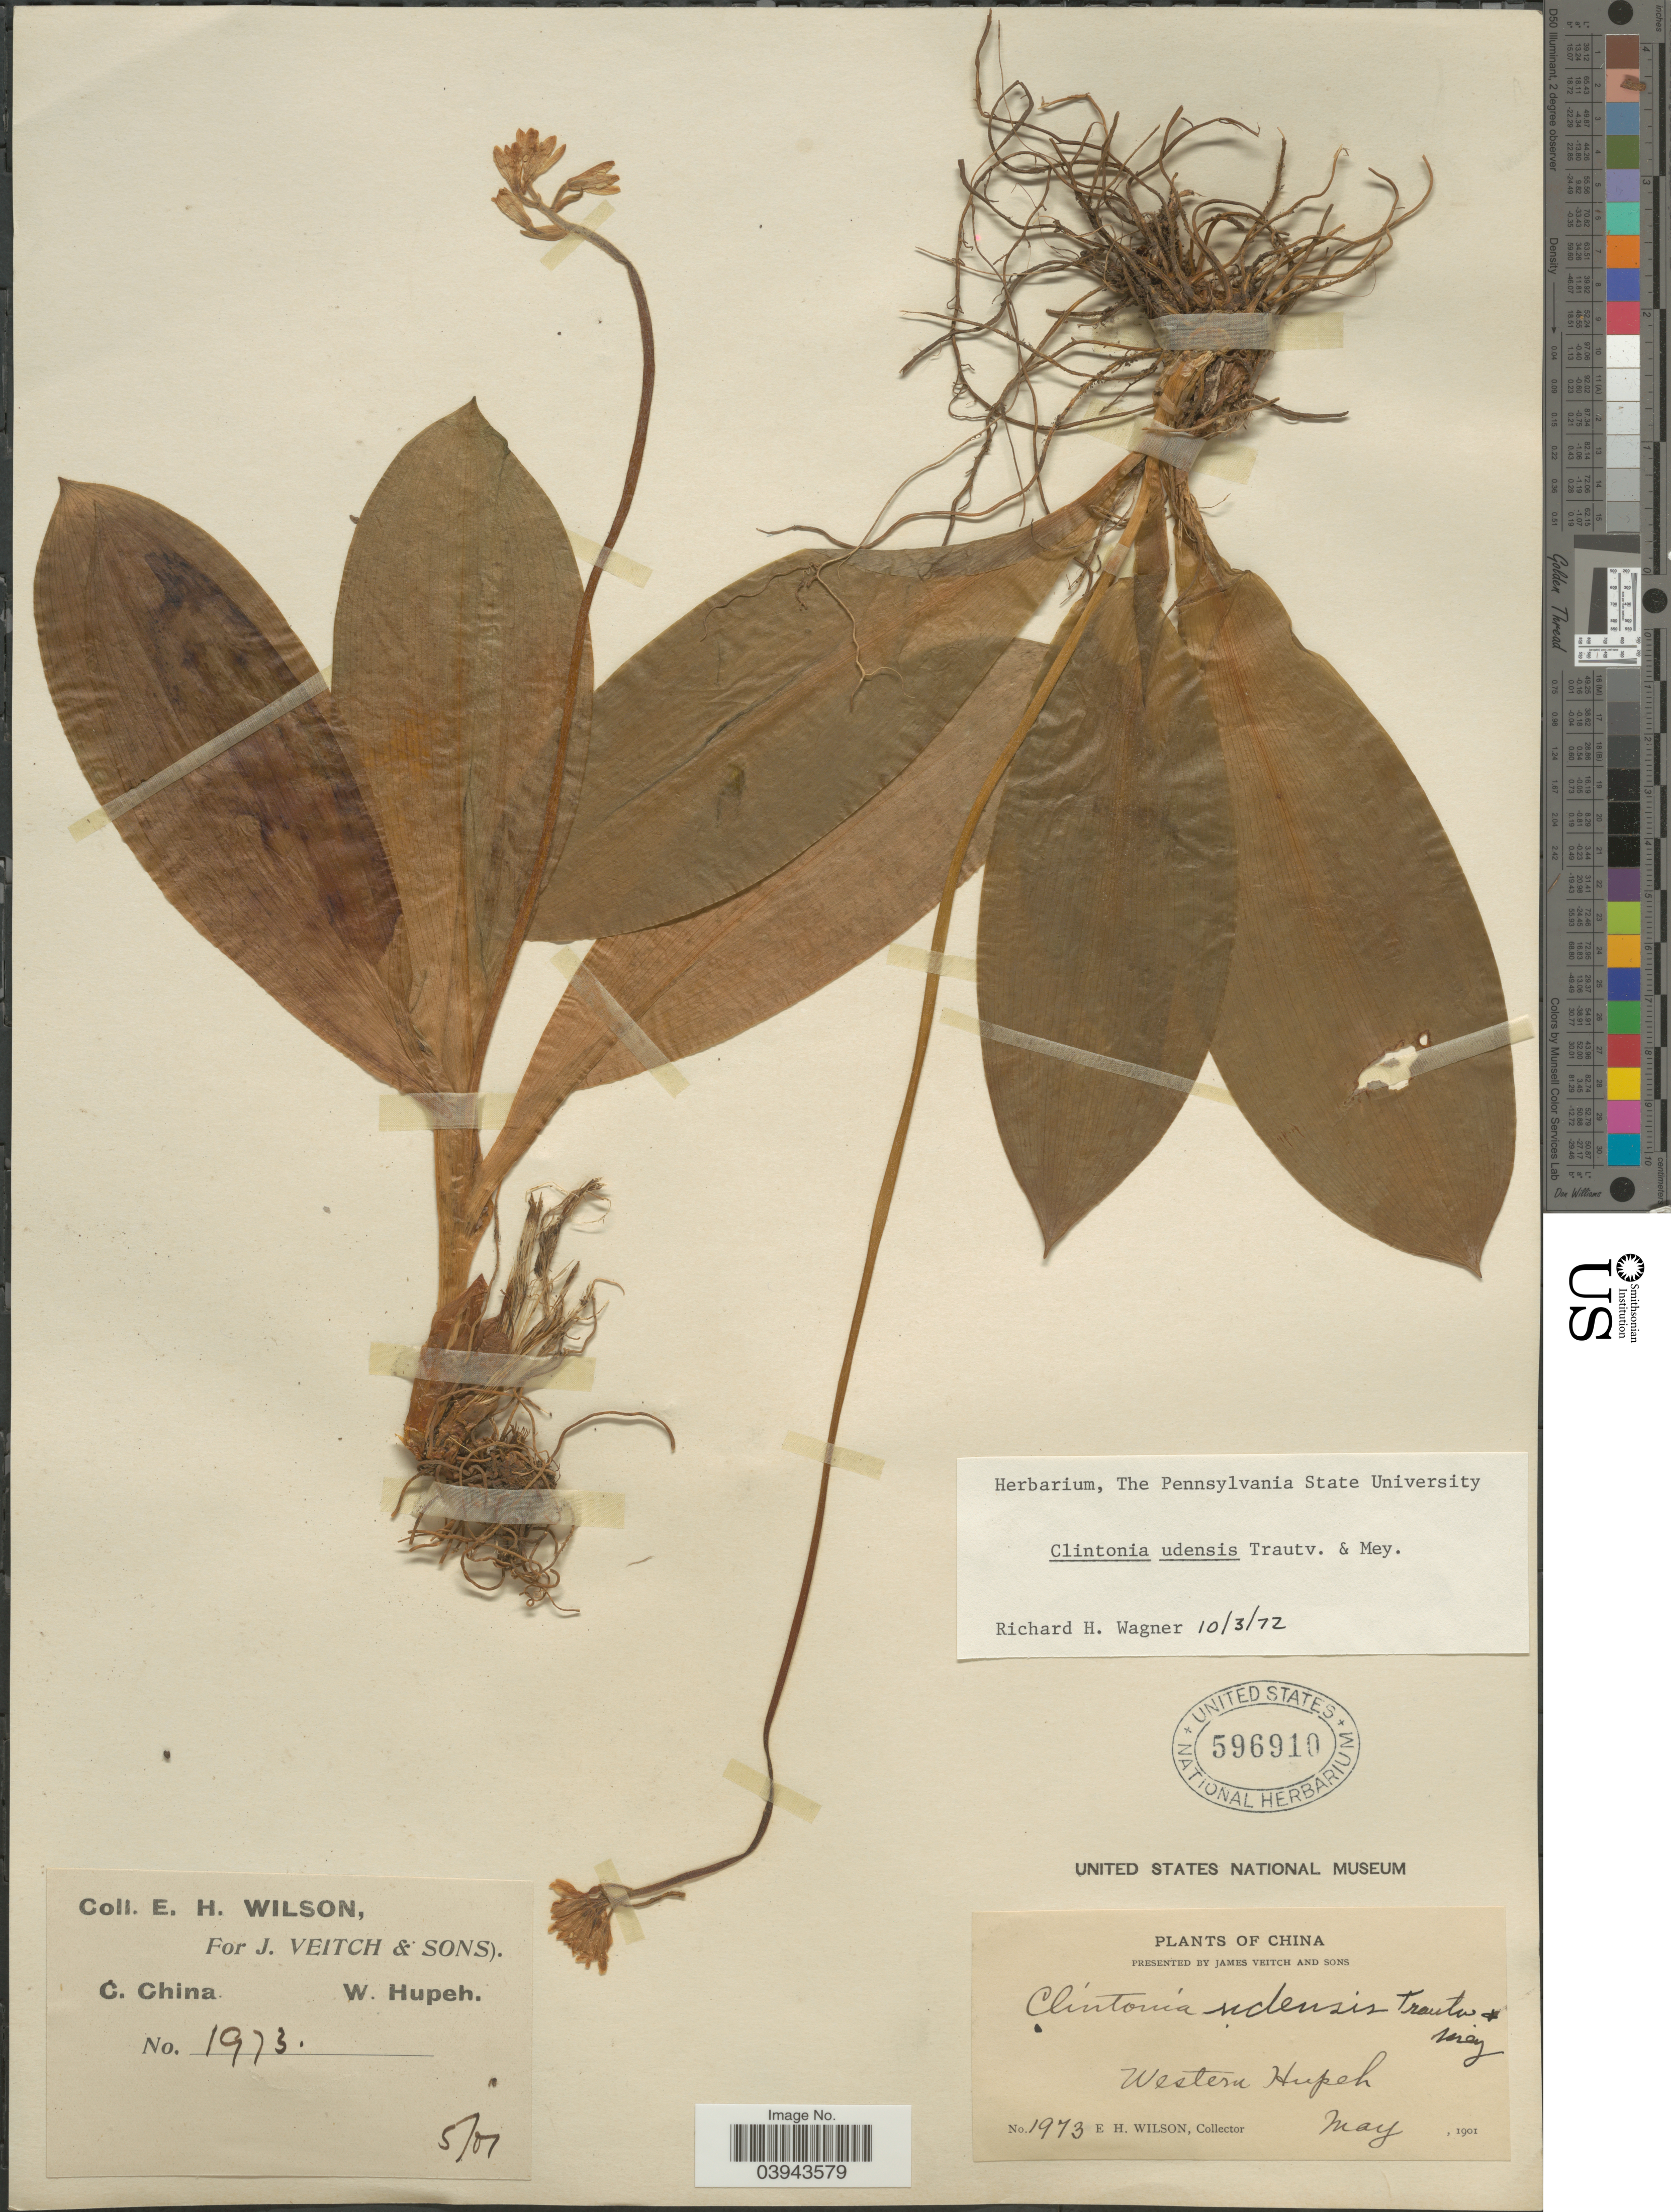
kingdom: Plantae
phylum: Tracheophyta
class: Liliopsida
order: Liliales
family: Liliaceae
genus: Clintonia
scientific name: Clintonia udensis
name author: Trautv. & C.A. Mey.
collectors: E. Wilson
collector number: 1973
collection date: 1901-05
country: China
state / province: Hubei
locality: C. China. W. Hupeh. Western Hupeh.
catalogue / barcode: US 596910